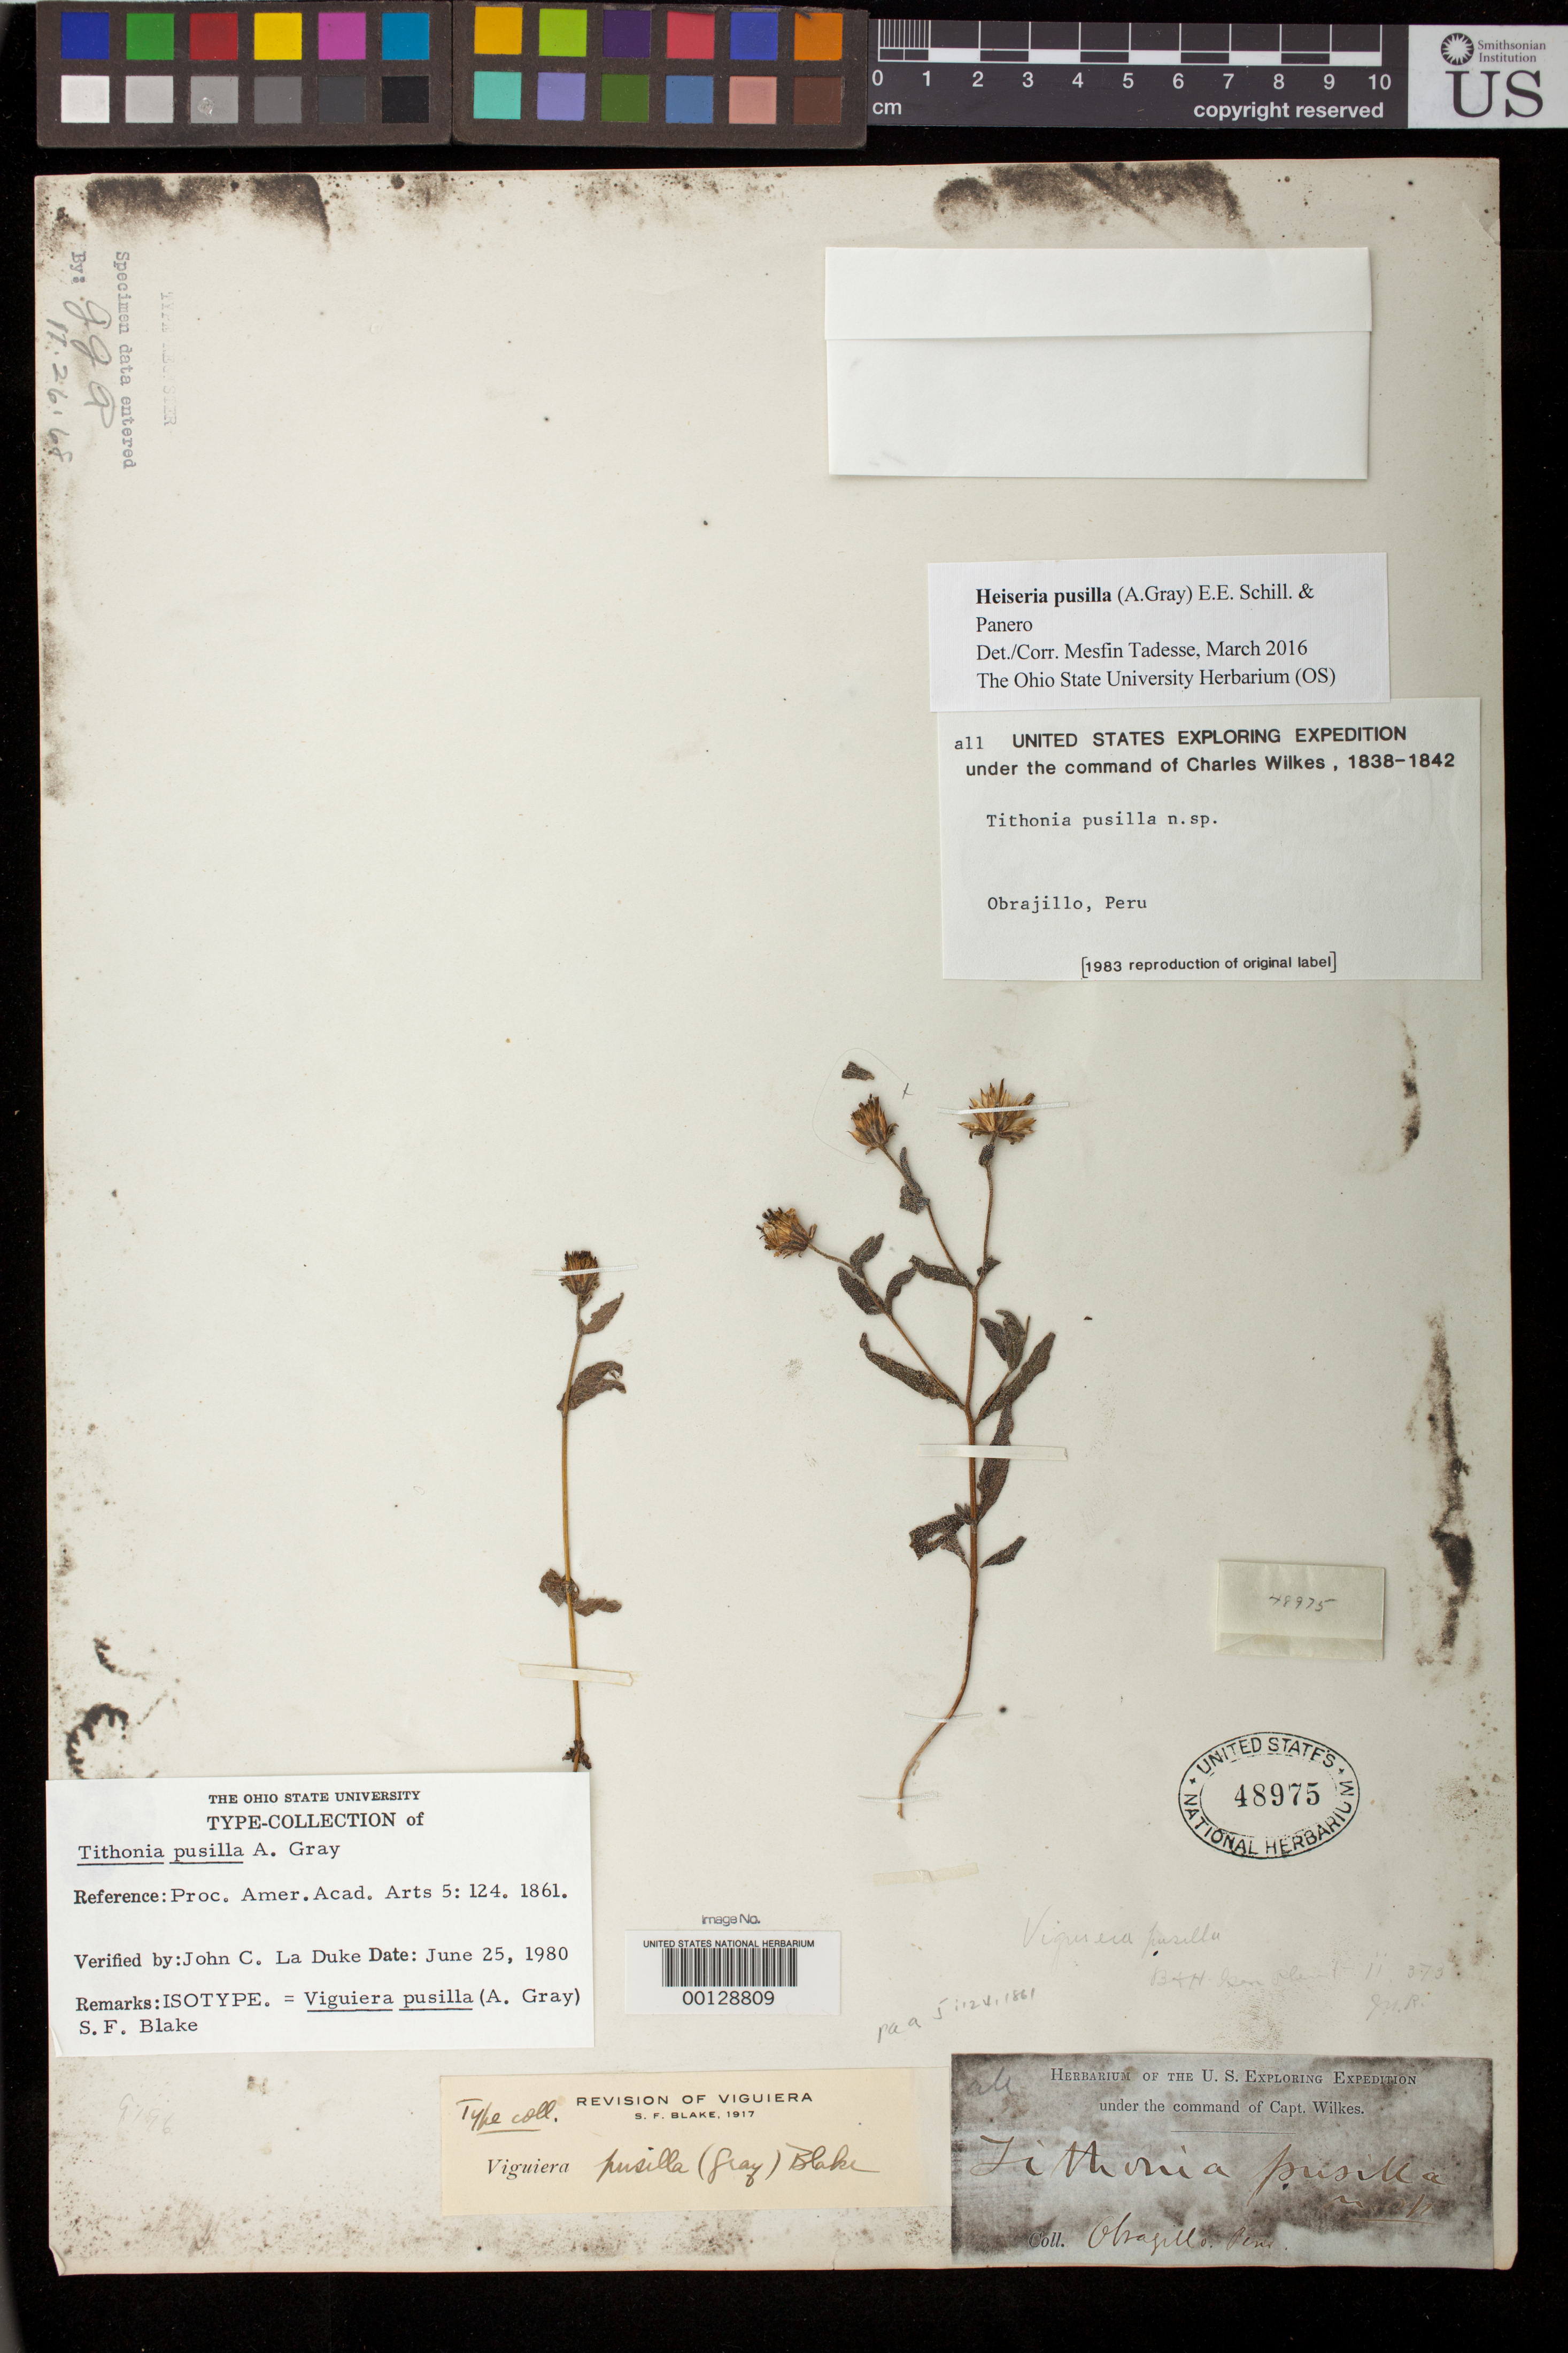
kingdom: Plantae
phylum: Tracheophyta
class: Magnoliopsida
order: Asterales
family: Asteraceae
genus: Tithonia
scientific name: Tithonia pusilla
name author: A. Gray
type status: Type Collection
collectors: Wilkes Explor. Exped.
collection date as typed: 1838 to -- --- 1842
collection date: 1838/1842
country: Peru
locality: Obrajillo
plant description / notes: Isotype according to J.C. La Duke, annotated 1980. Duplicate at GH is cited as "holotype" by Schilling & Panero (2011, Bot. J. Linn. Soc. 167(3): 327) but is more likely a lectotype. [Explicit or effective lectotypification not seen; note that numerous other types of names published in same publication are recorded as "holotype" at US]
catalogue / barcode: US 48975